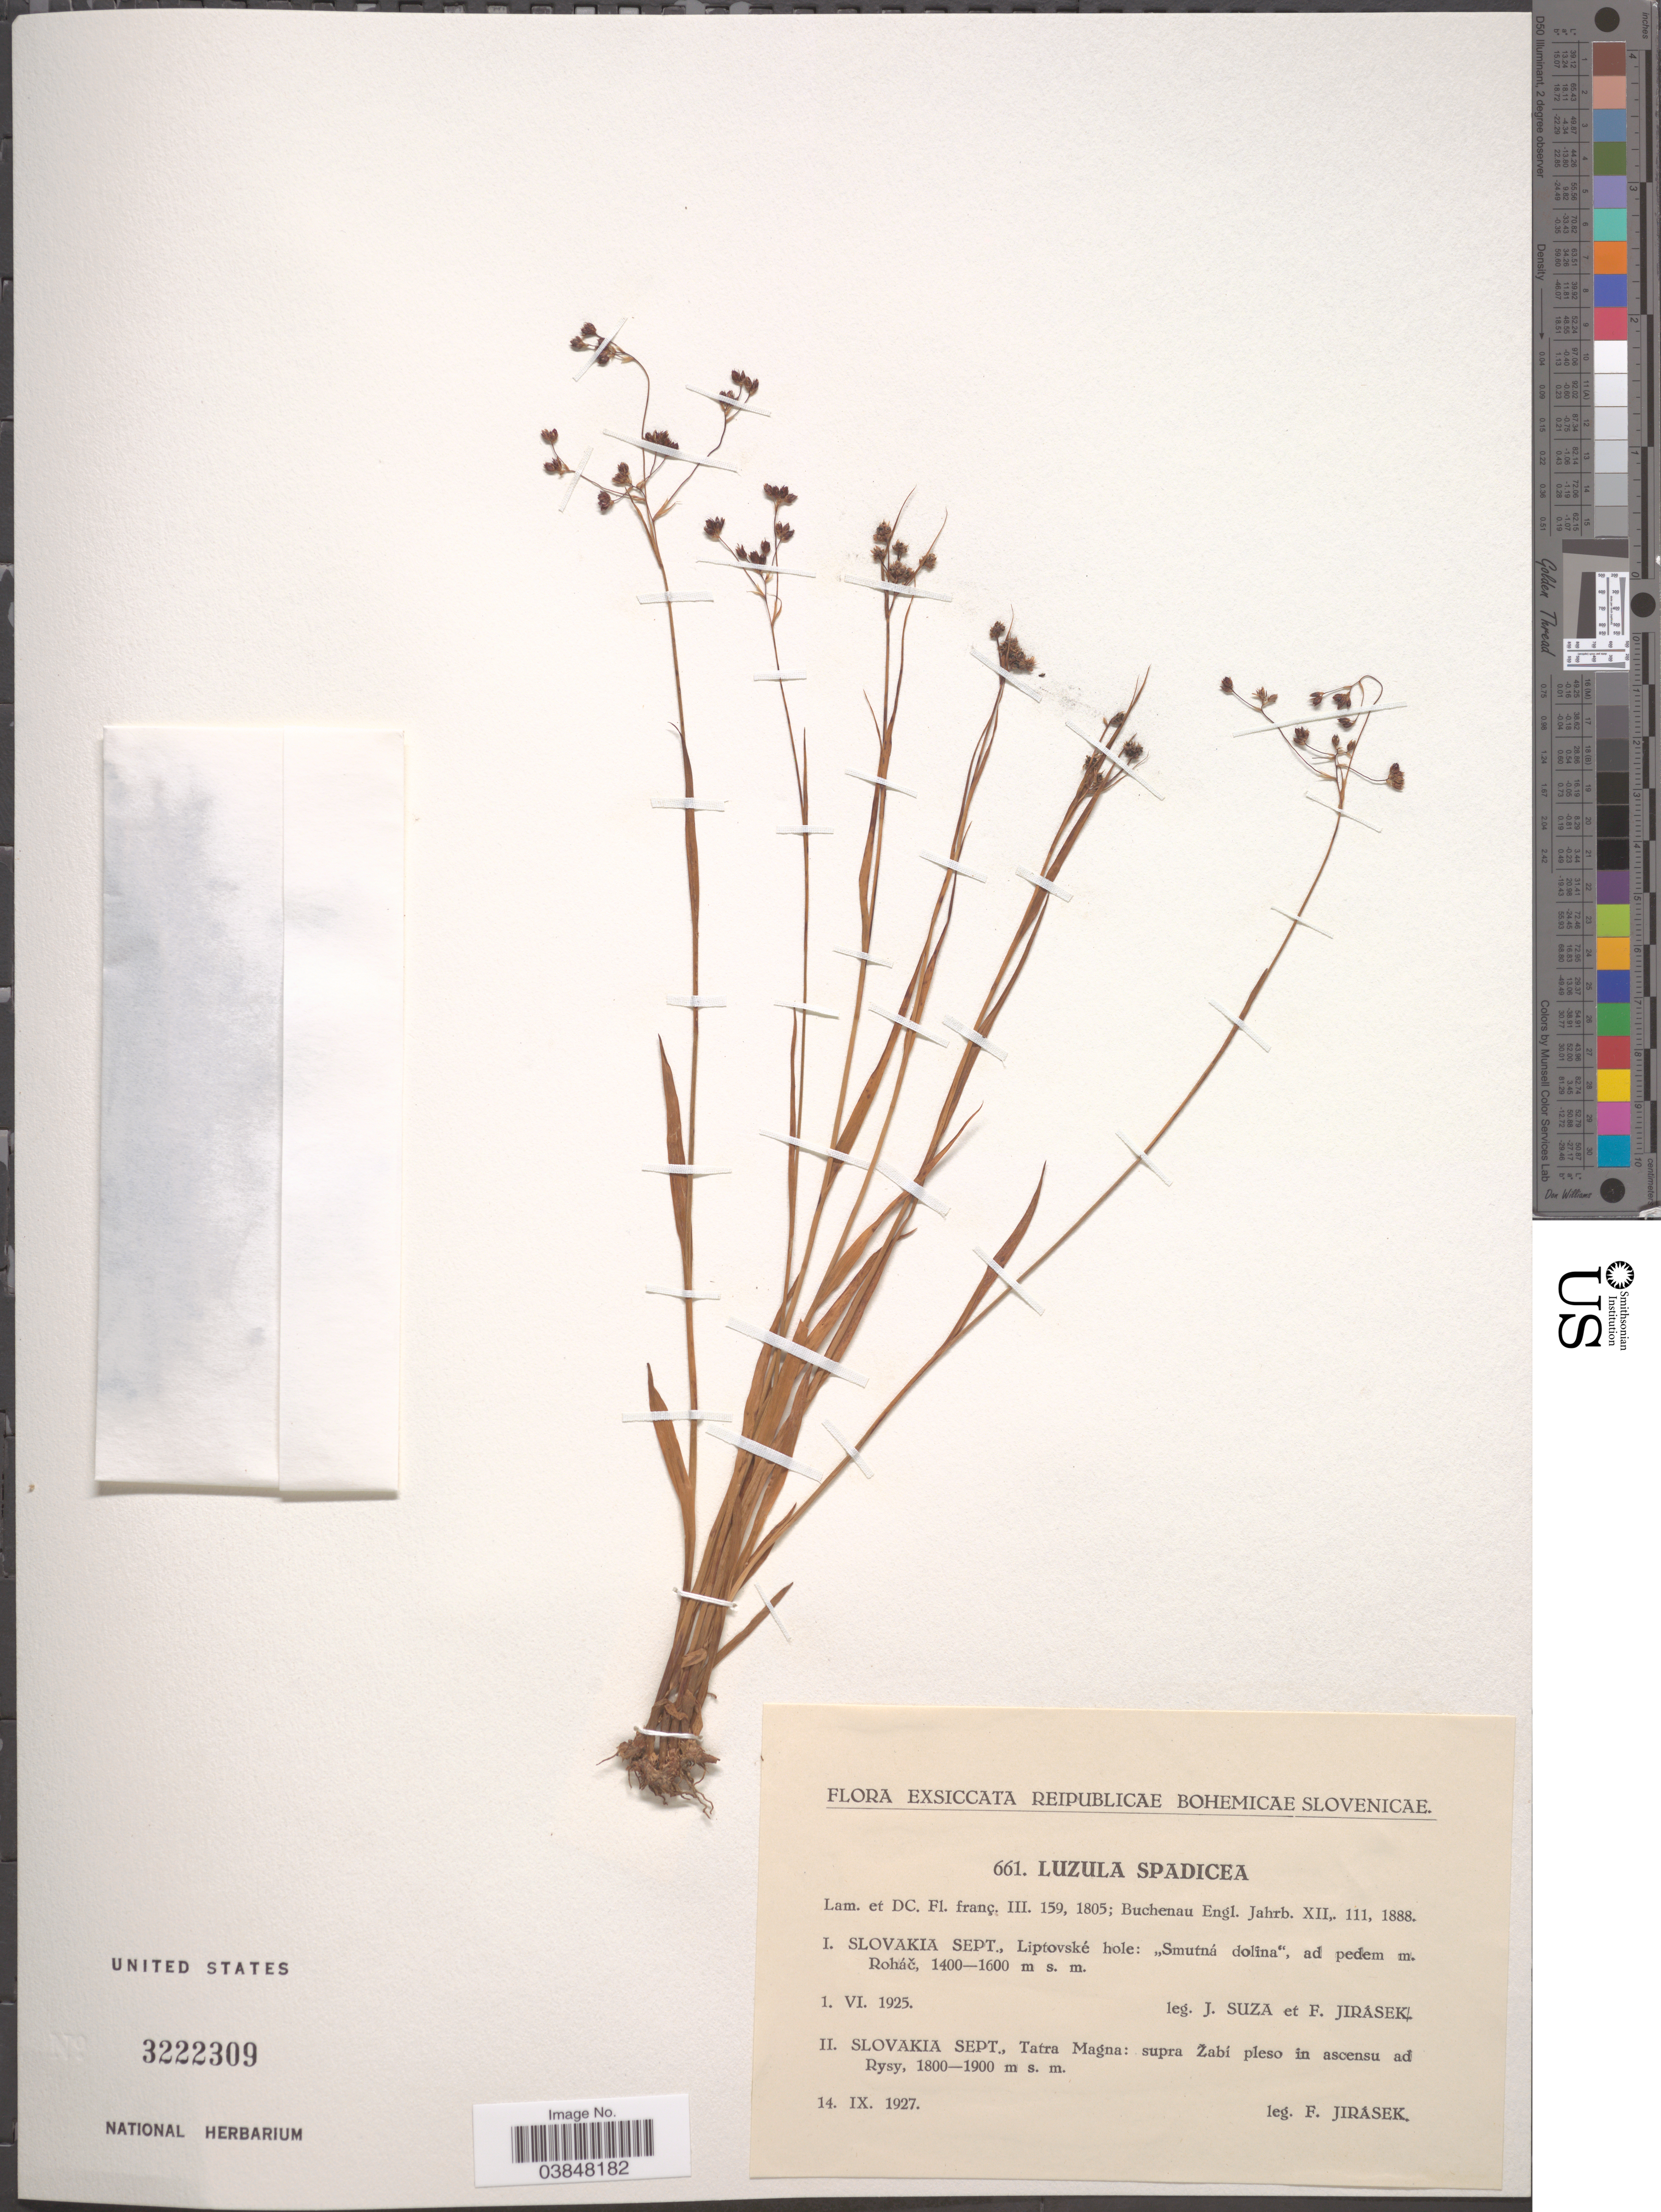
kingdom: Plantae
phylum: Tracheophyta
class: Liliopsida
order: Poales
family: Juncaceae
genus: Luzula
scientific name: Luzula spadicea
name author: DC.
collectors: F. Jirasek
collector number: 661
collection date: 1927-09-14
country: Poland/Slovakia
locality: Slovakia Sept., Tatra Magna: supra Zabi pleso in ascensu ad Rysy.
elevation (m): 1800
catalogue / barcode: US 3222309-2